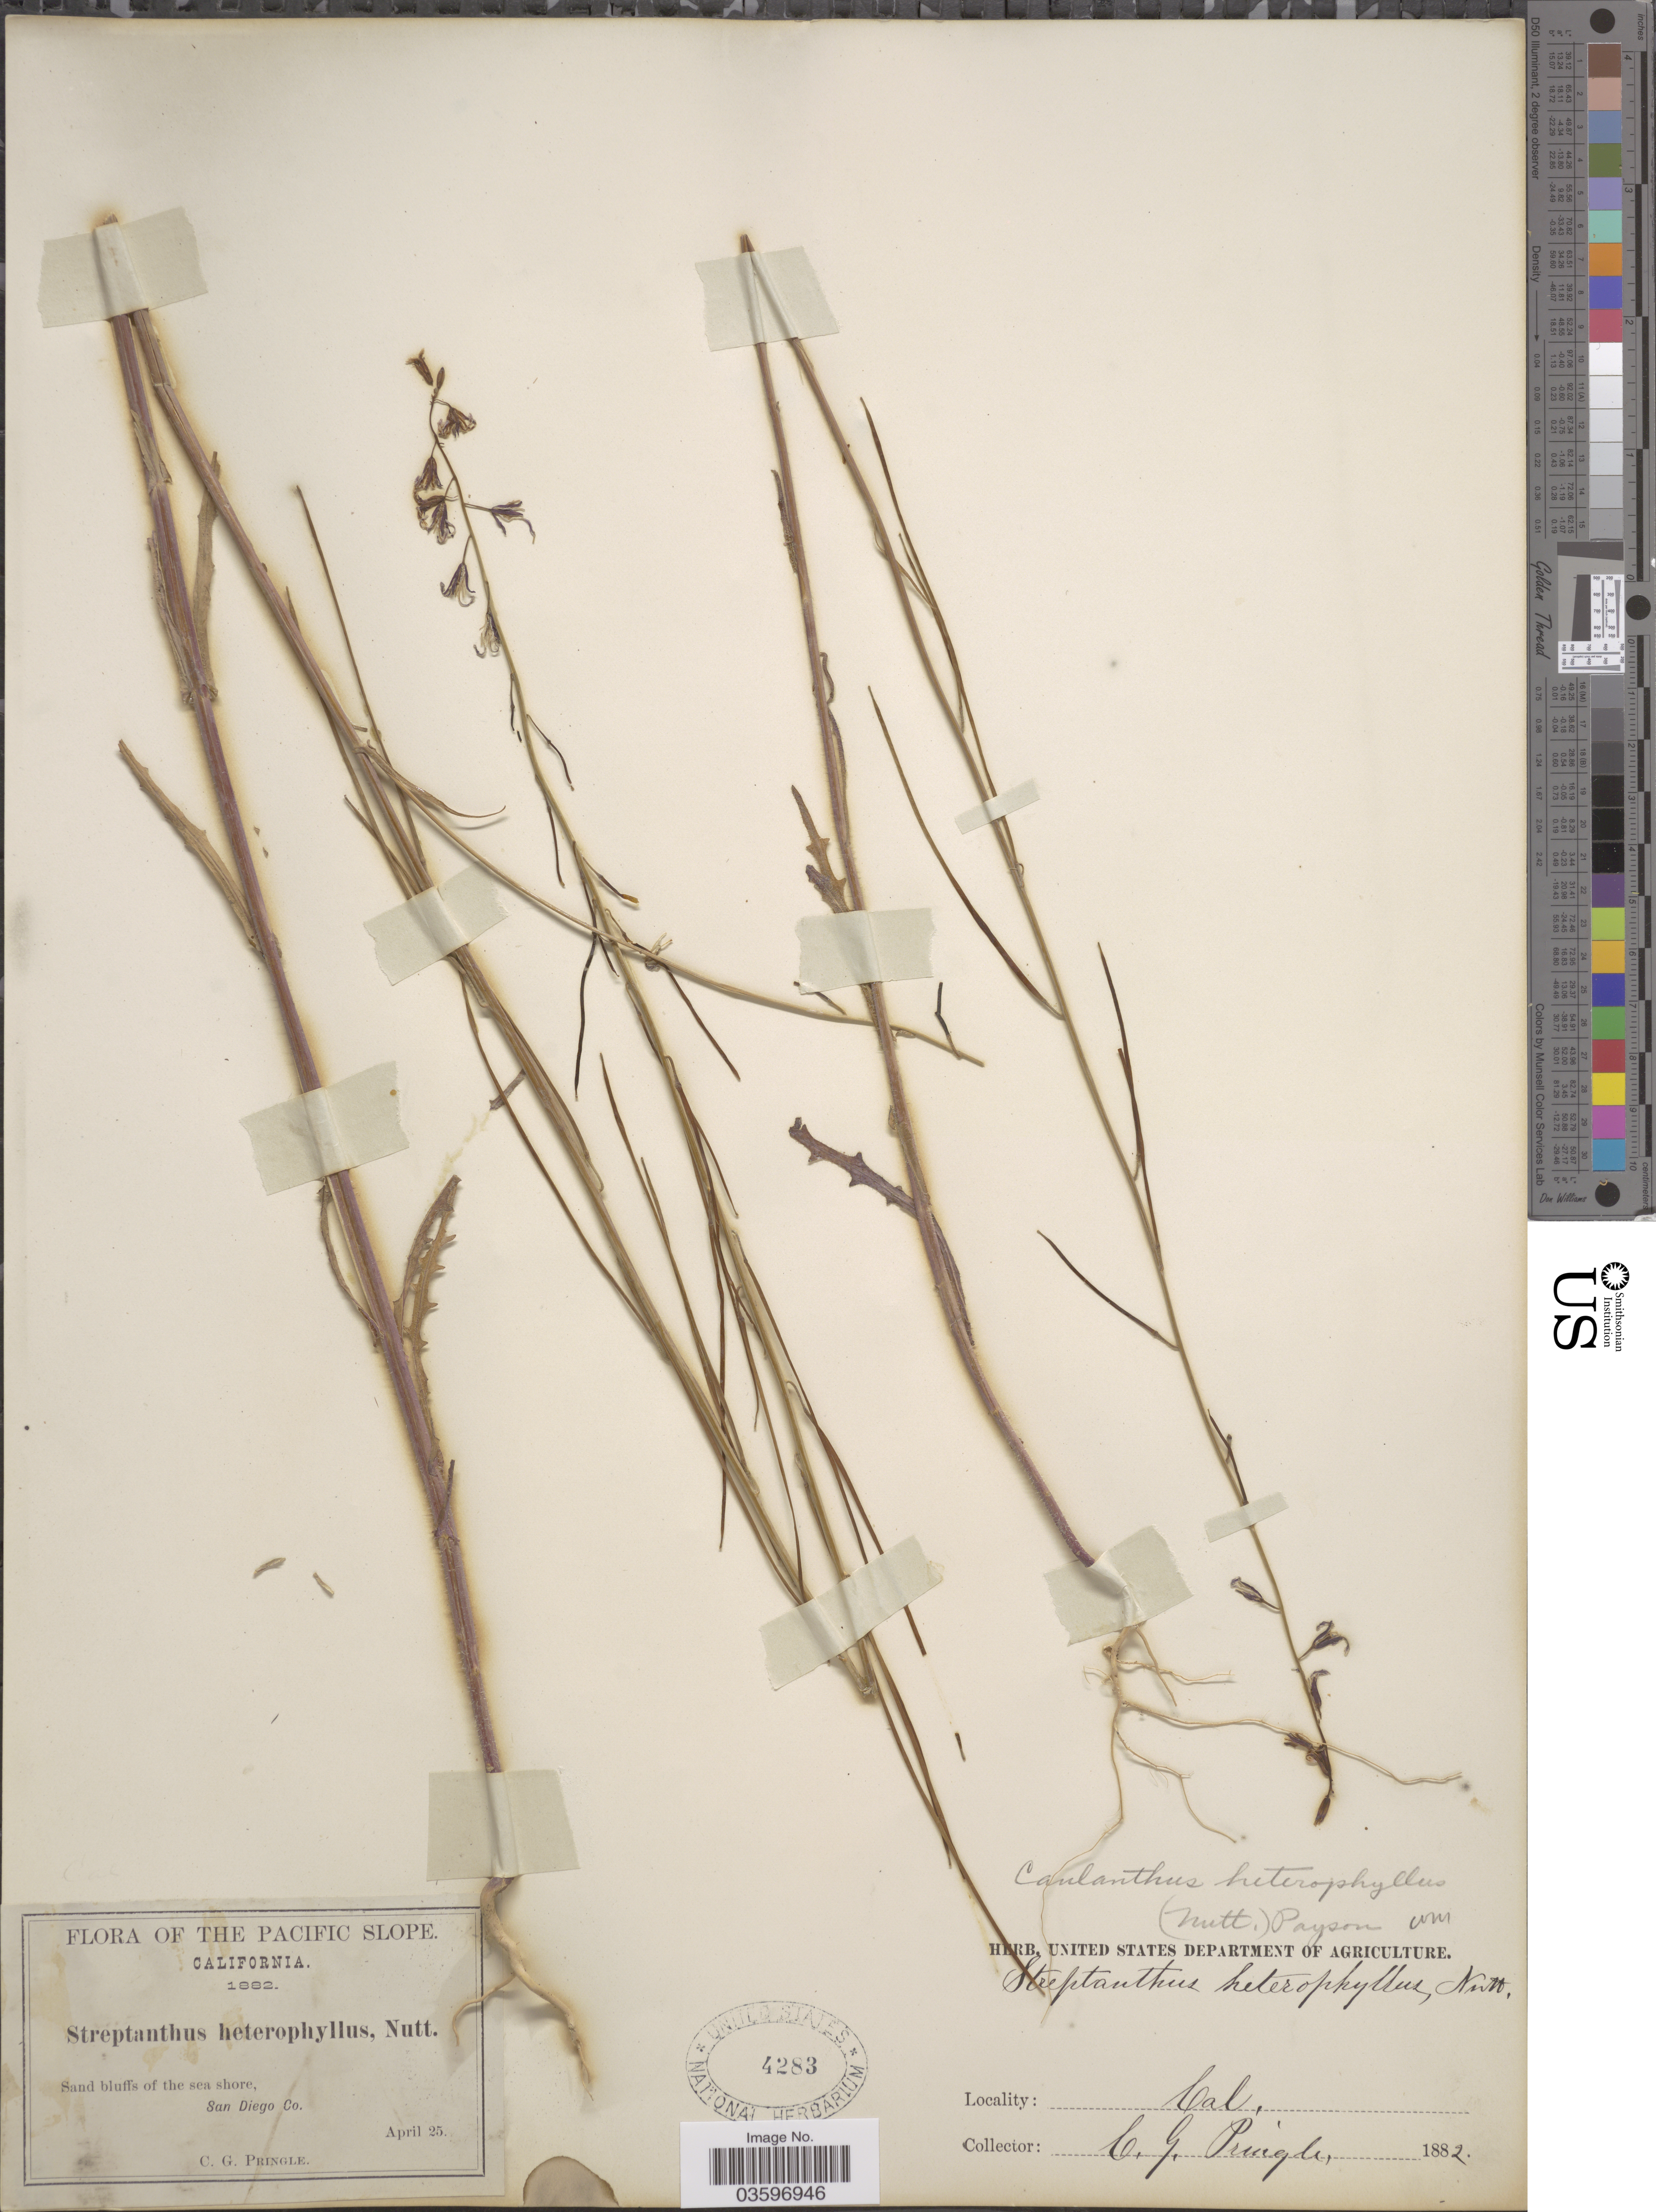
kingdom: Plantae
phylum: Tracheophyta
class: Magnoliopsida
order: Brassicales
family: Brassicaceae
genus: Caulanthus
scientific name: Caulanthus heterophyllus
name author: (Nutt.) Payson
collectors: C. G. Pringle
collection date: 1882-04-25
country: United States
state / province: California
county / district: San Diego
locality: The Pacific Slope. San Diego Co.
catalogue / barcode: US 4283